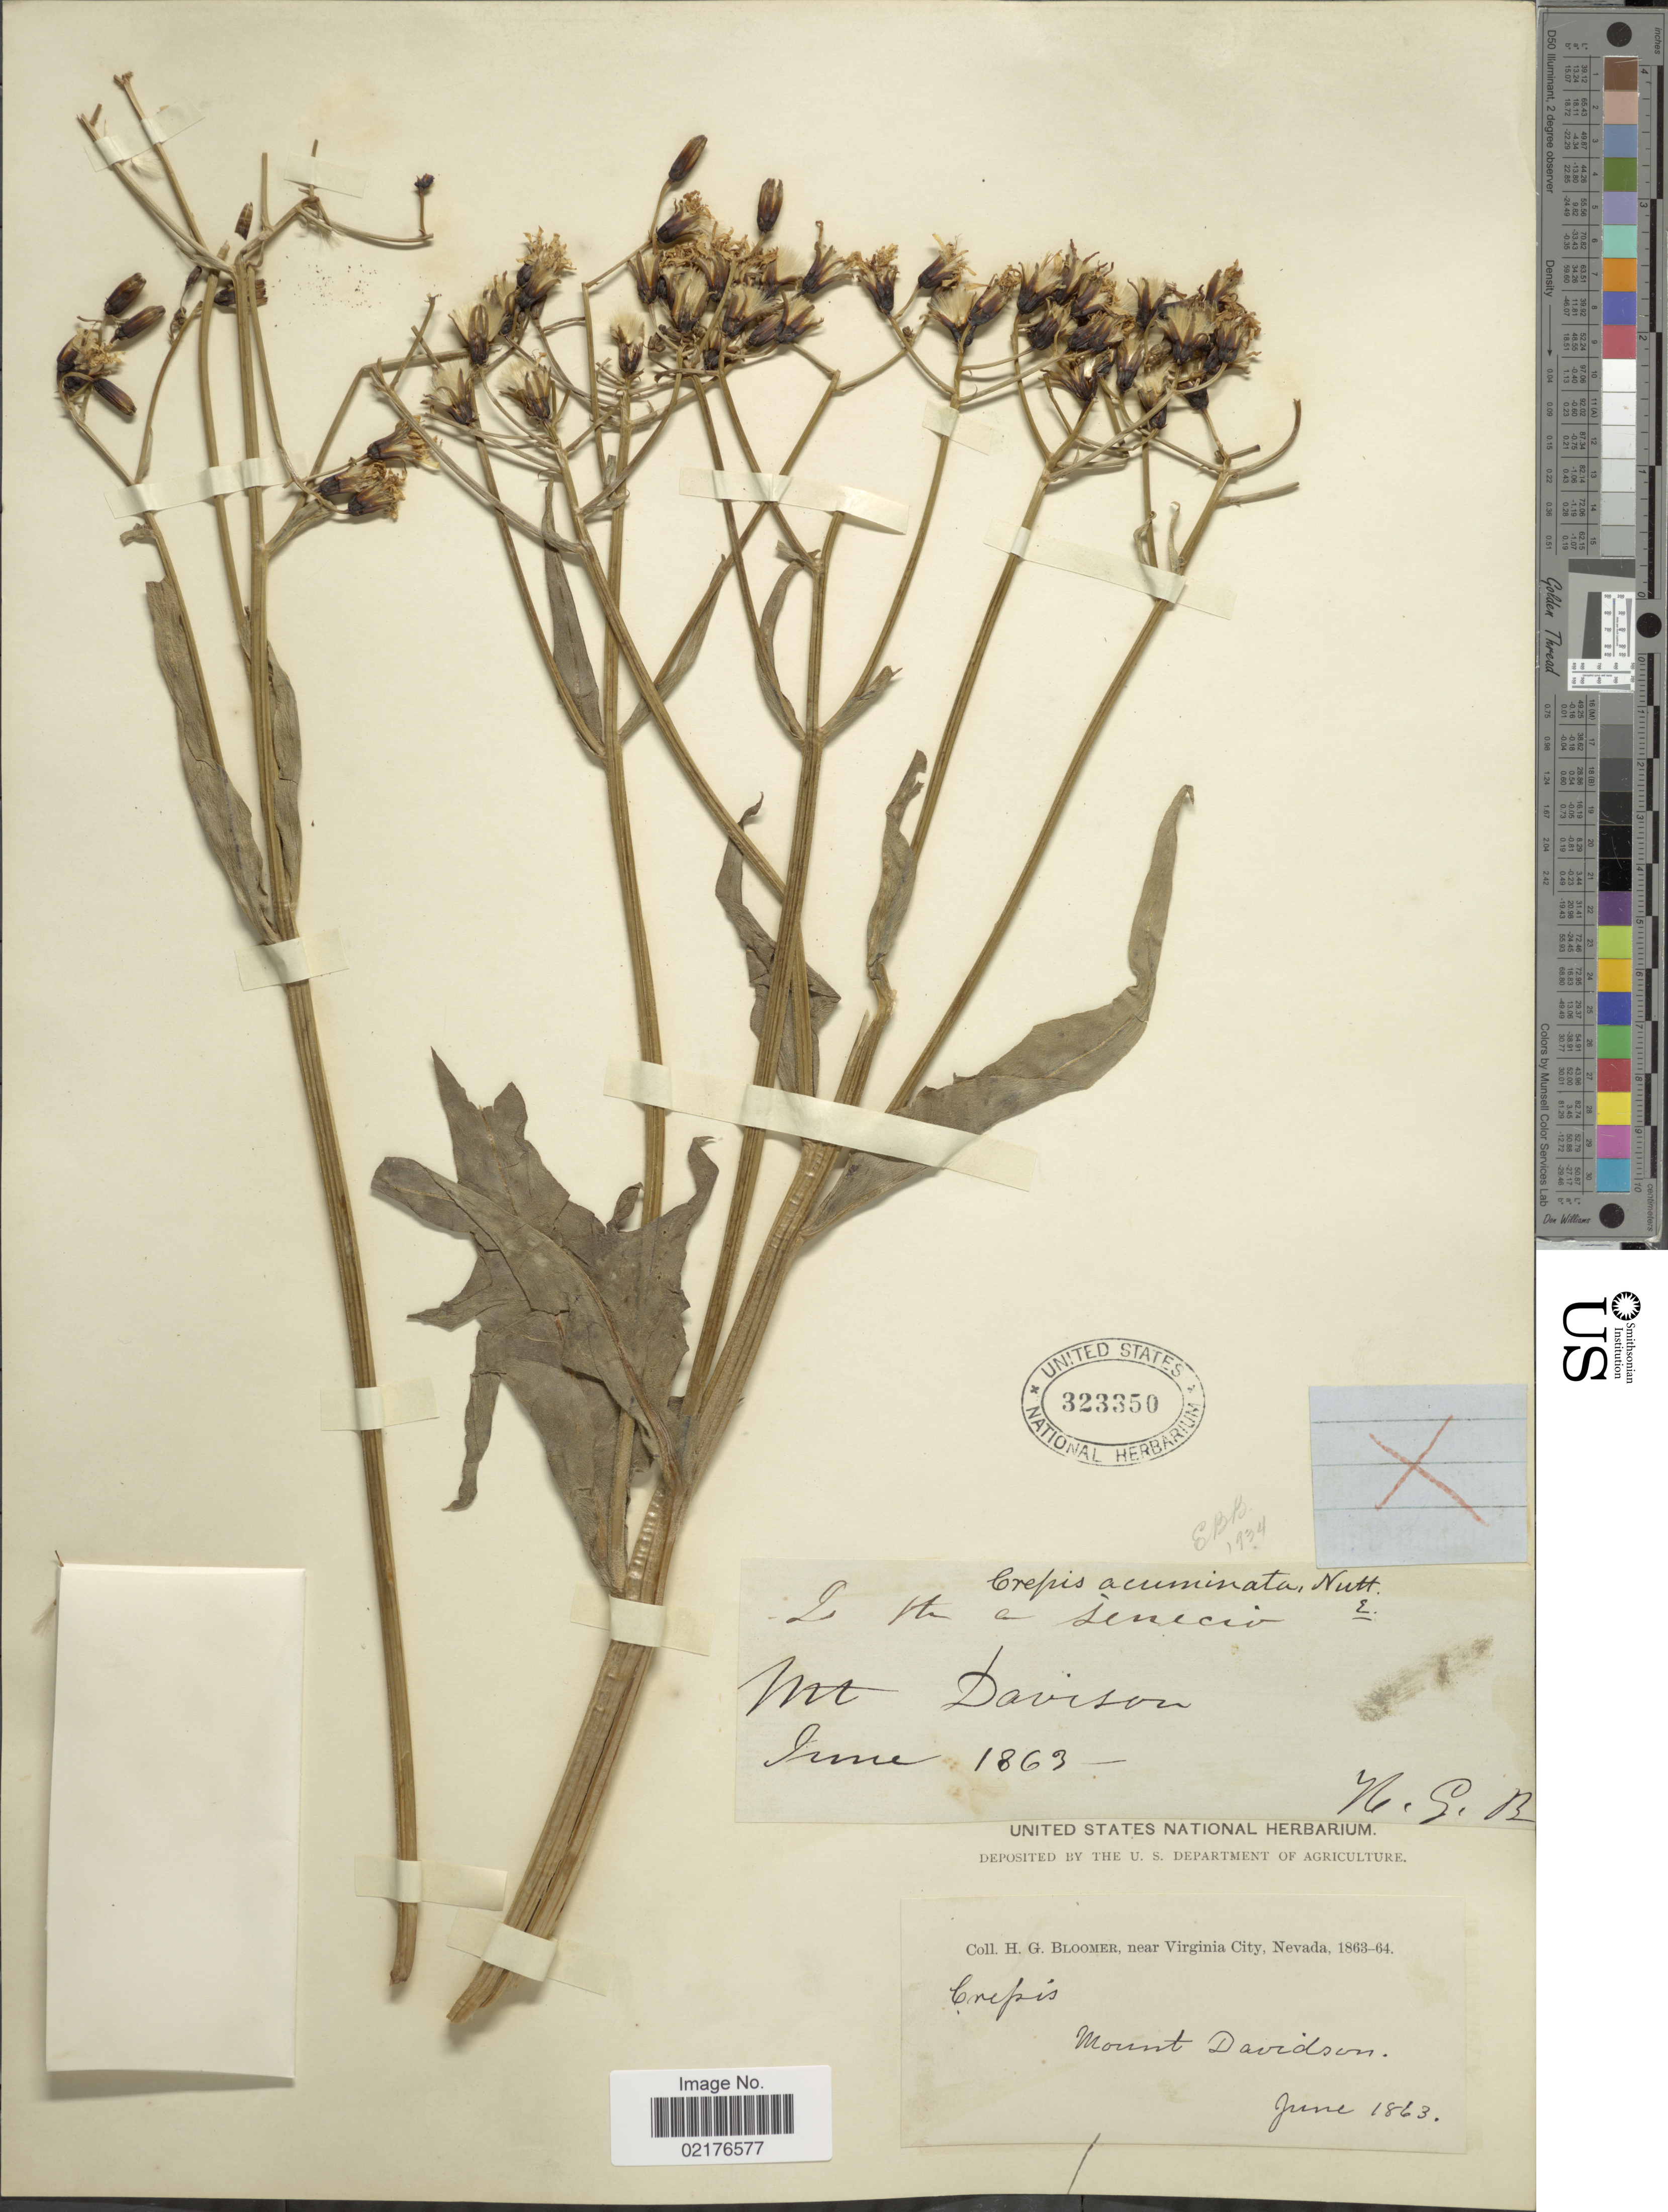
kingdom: Plantae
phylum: Tracheophyta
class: Magnoliopsida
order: Asterales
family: Asteraceae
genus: Crepis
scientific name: Crepis acuminata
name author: Nutt.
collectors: H. Bloomer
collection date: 1863-06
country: United States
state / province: Nevada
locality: Near Virginia City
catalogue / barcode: US 323350